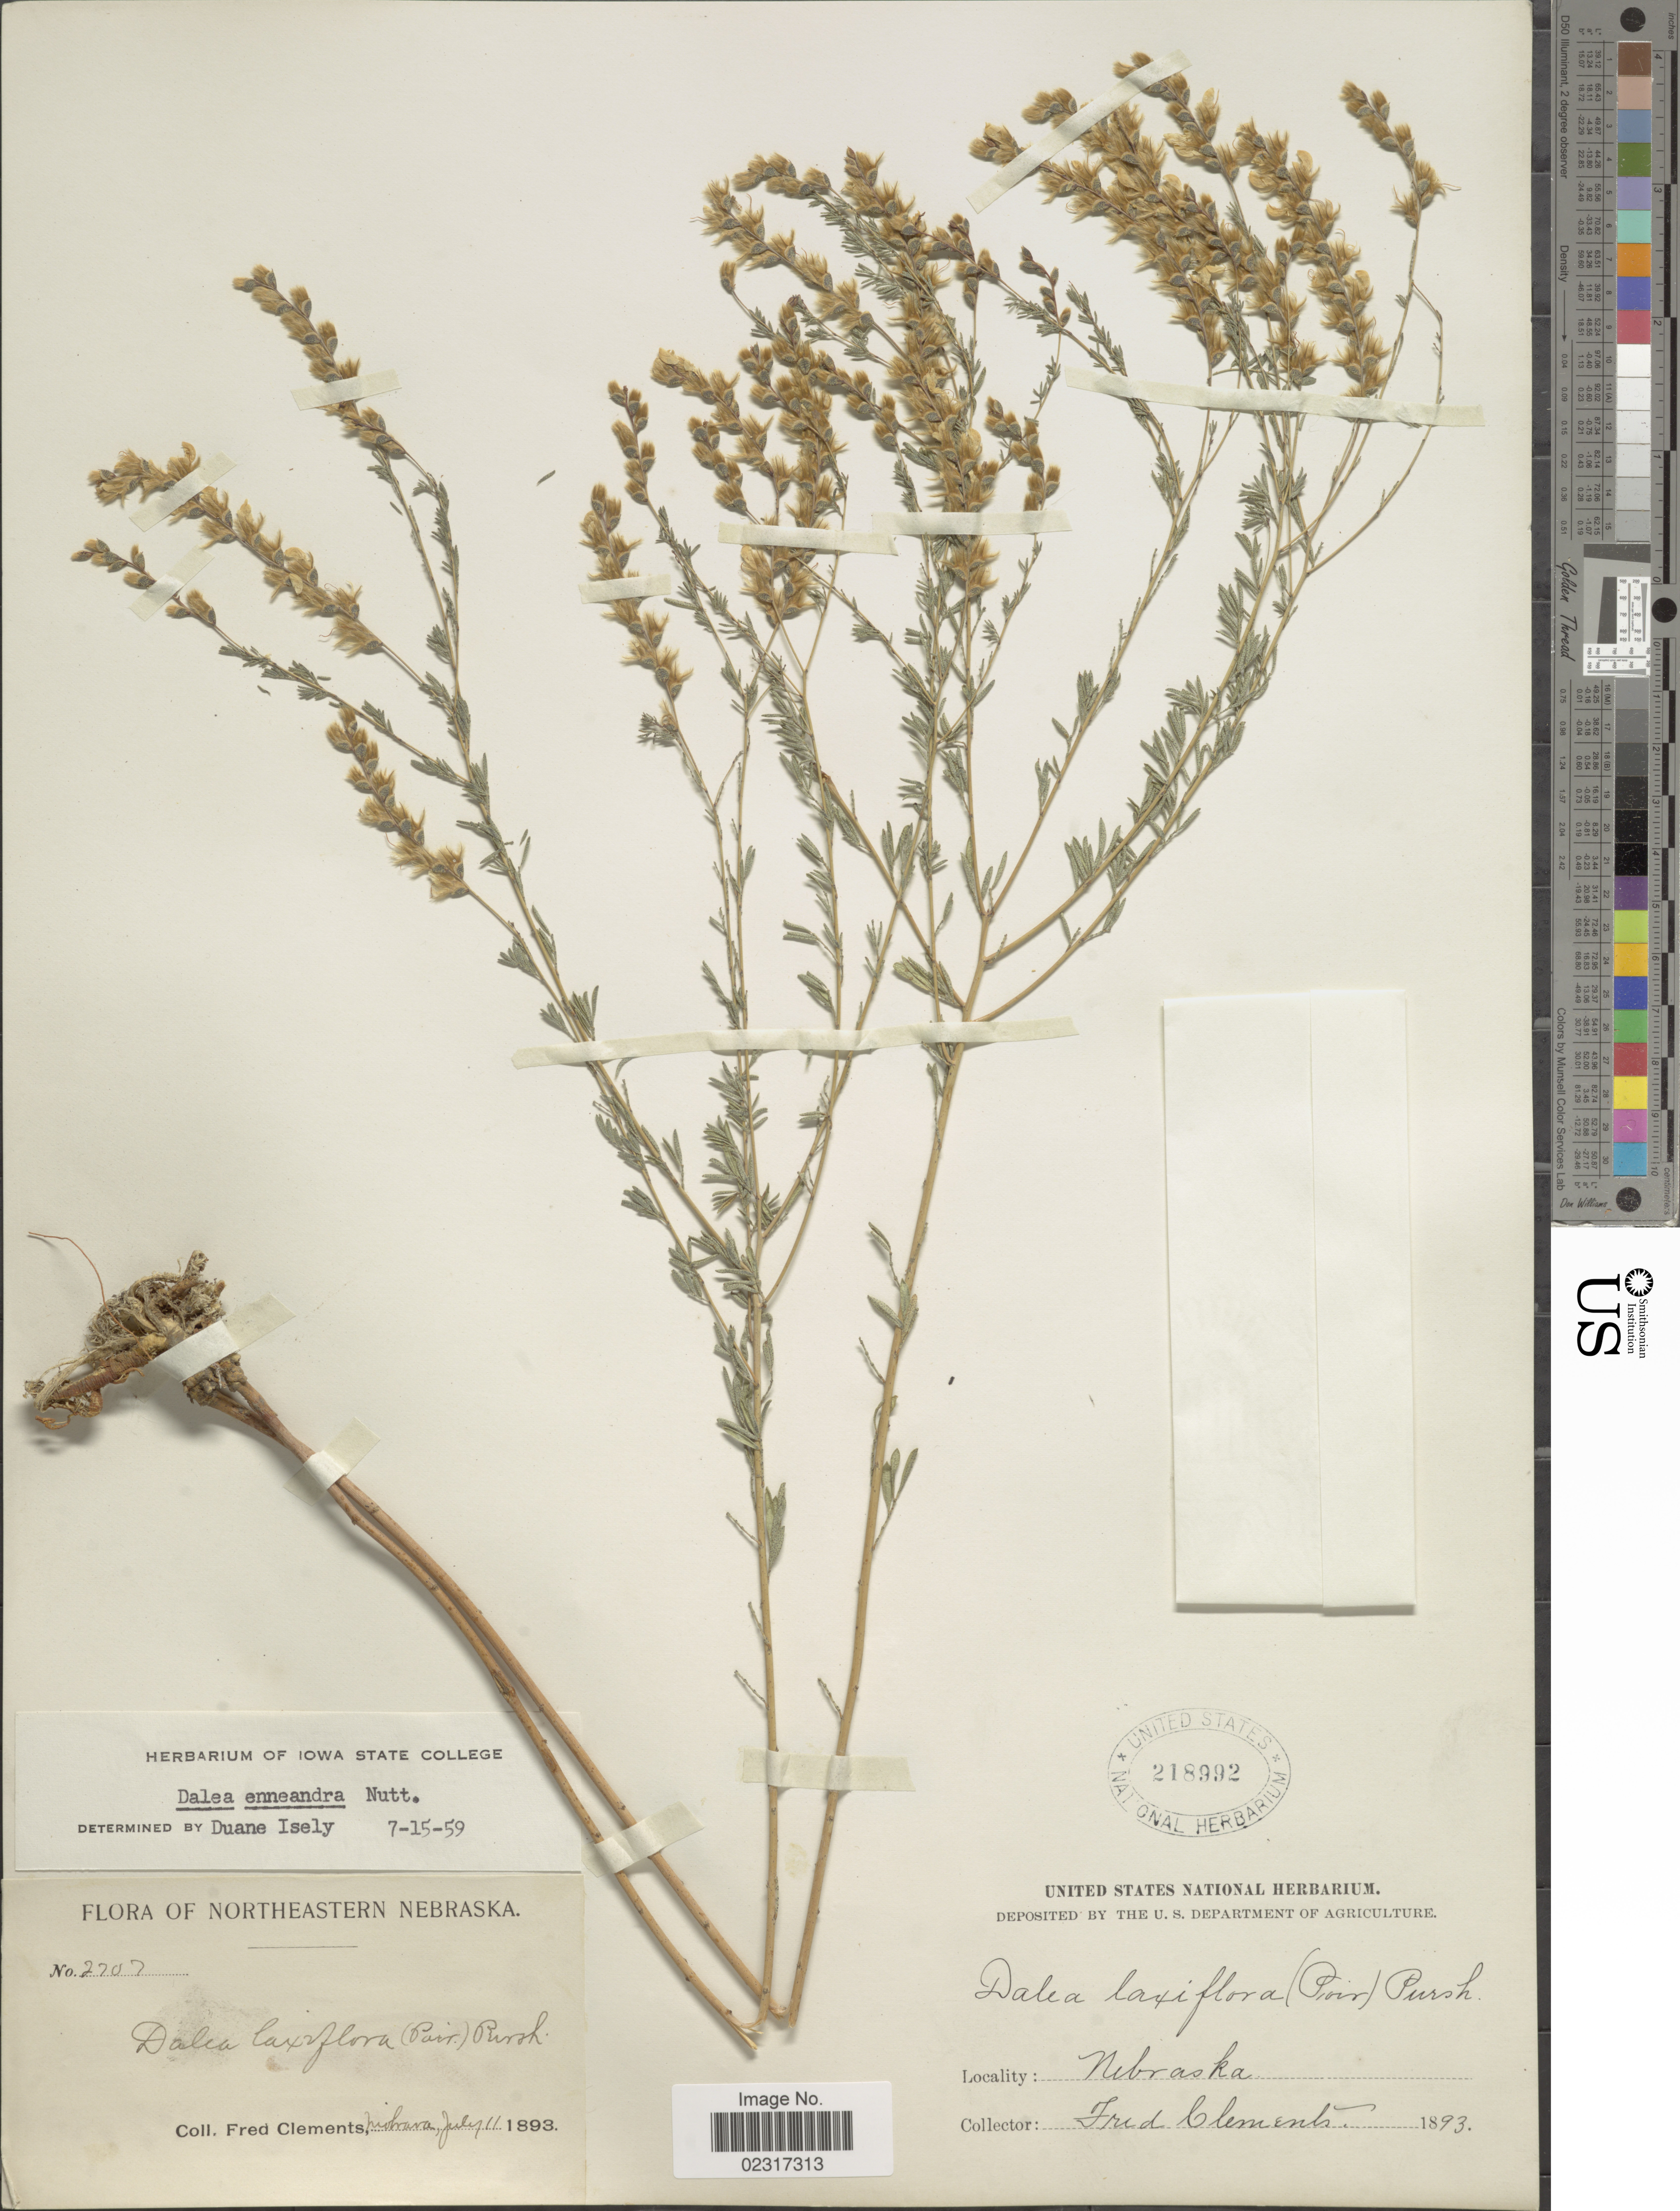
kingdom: Plantae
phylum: Tracheophyta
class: Magnoliopsida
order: Fabales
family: Fabaceae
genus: Dalea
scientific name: Dalea enneandra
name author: Nutt.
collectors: F. Clements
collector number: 2707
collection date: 1893-07-11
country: United States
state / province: Nebraska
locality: Northeastern Nebraska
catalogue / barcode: US 218992